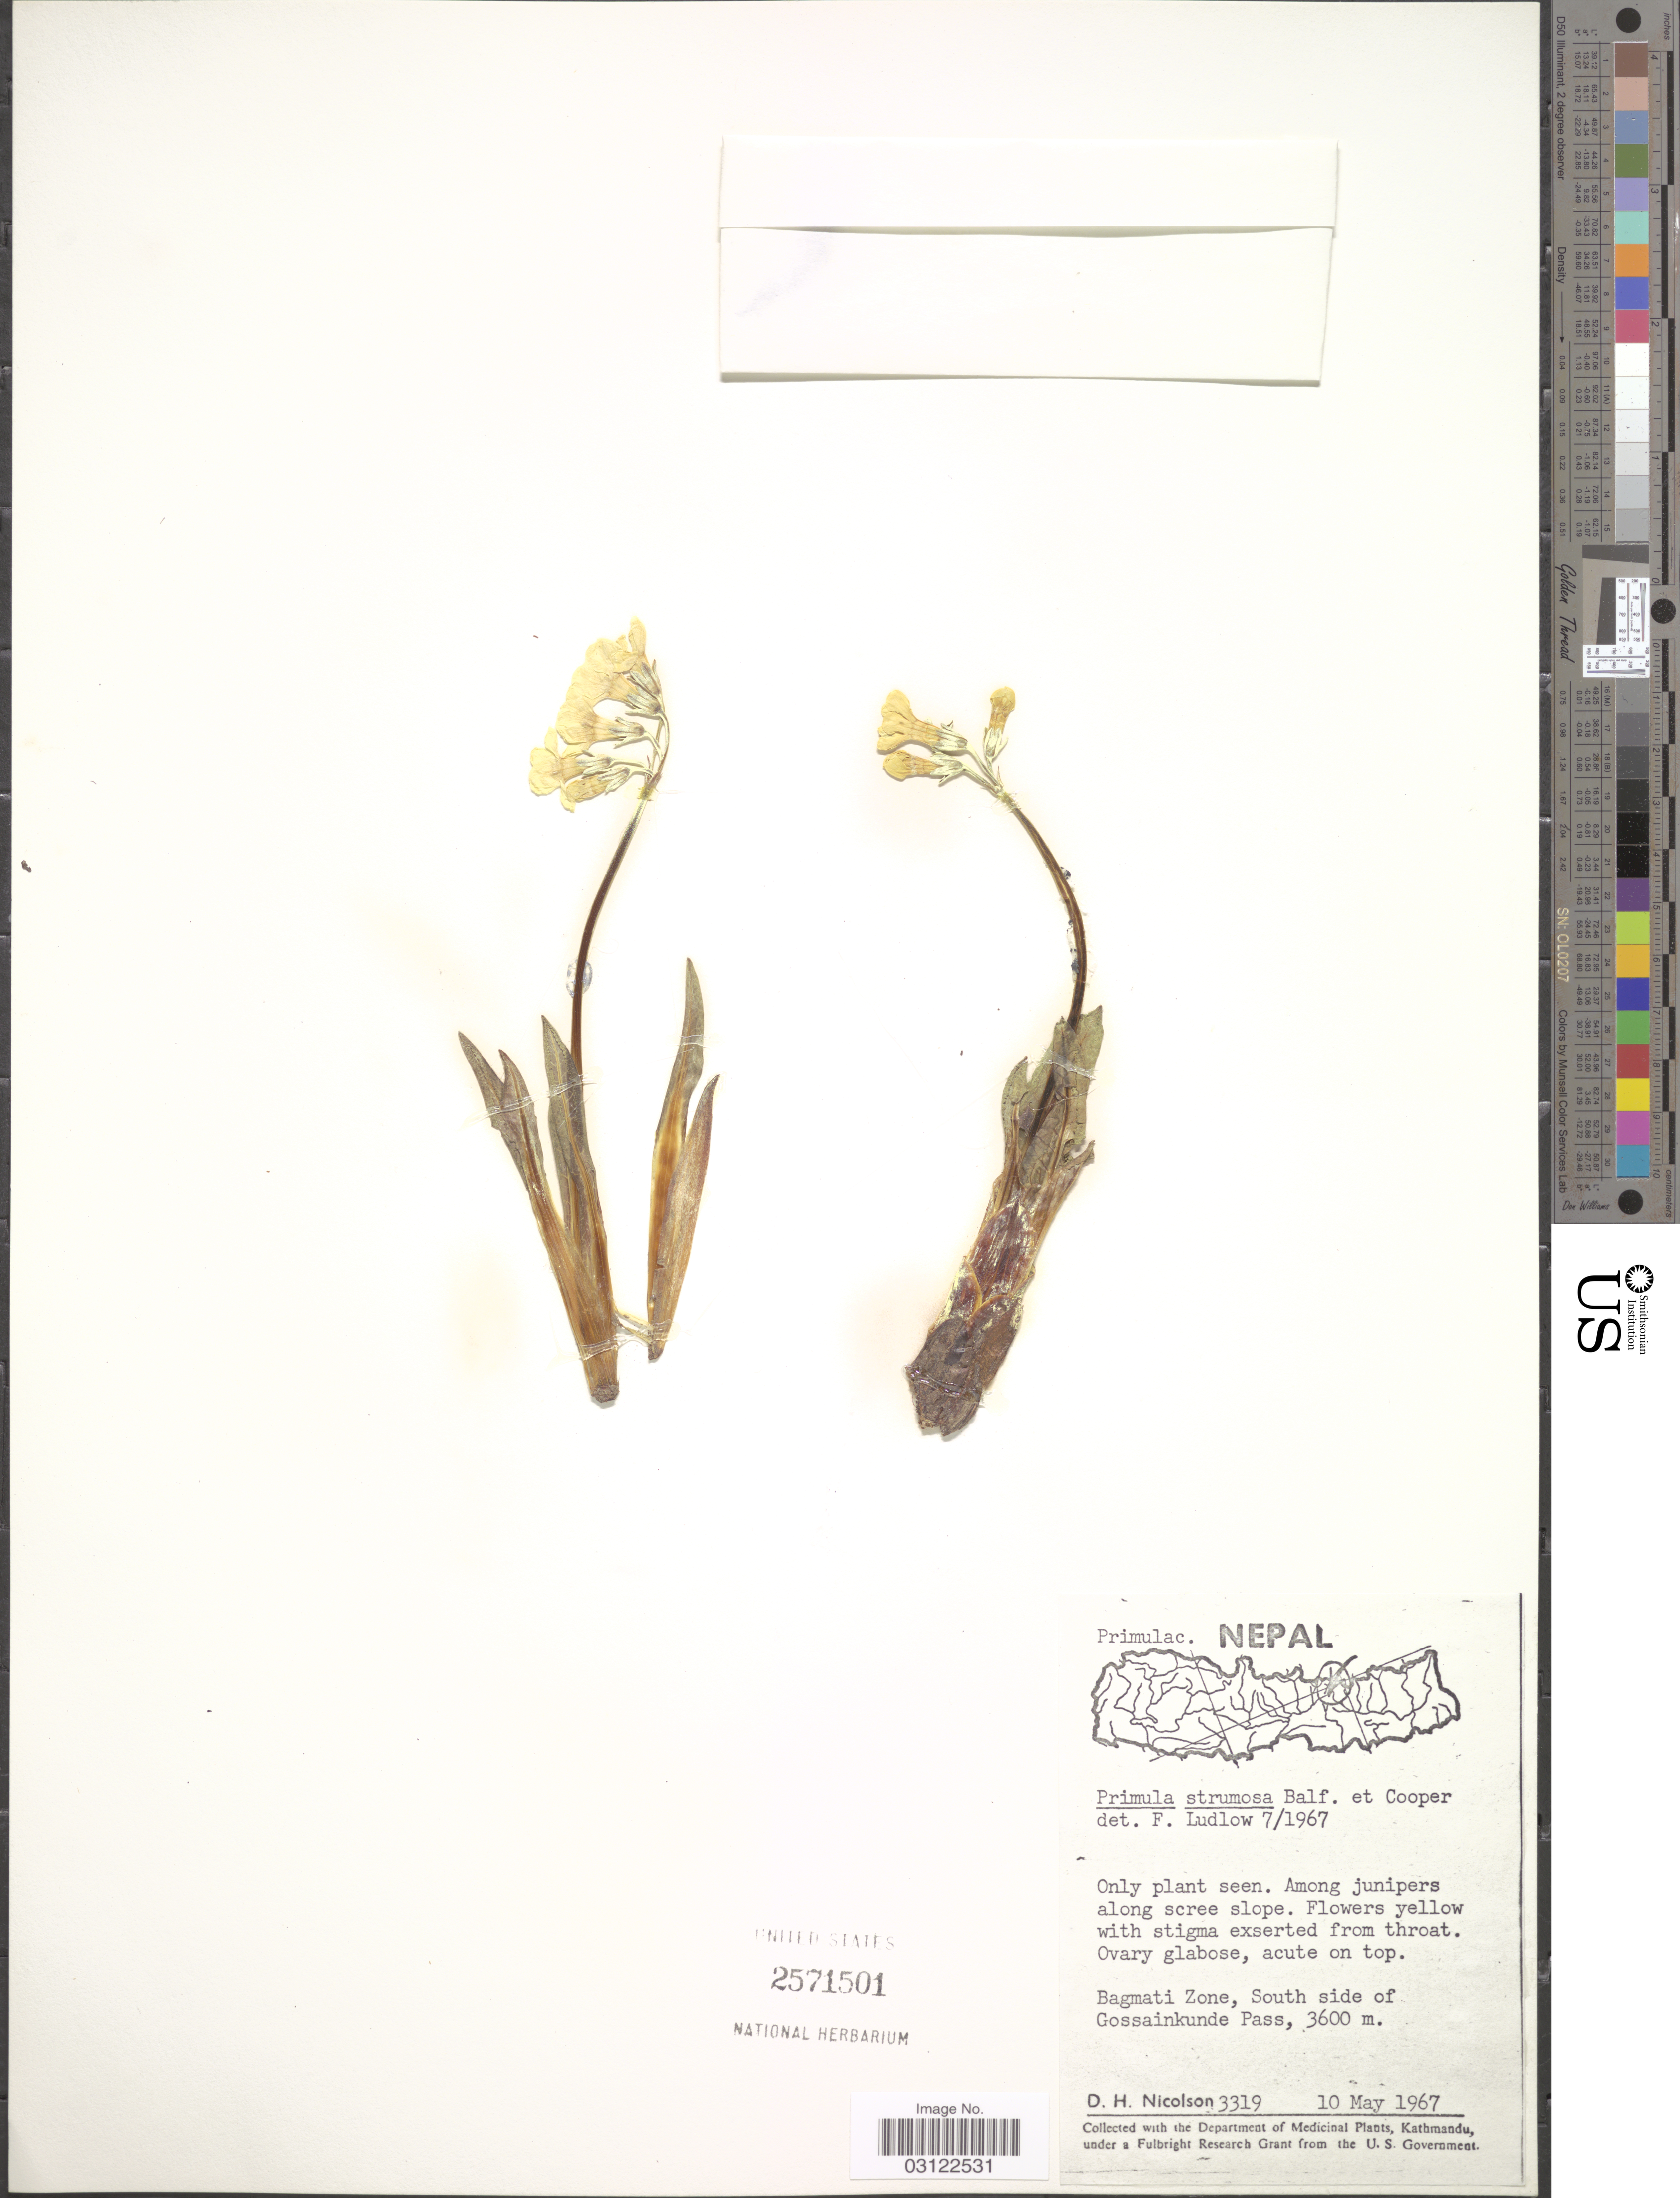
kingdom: Plantae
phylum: Tracheophyta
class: Magnoliopsida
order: Ericales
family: Primulaceae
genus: Primula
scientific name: Primula strumosa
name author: Balf. f. & R.E. Cooper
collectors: D. H. Nicolson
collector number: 3319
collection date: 1967-05-10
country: Nepal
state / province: Bagmati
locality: Bagmati Zone, South side of Gossainkunde Pass.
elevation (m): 3600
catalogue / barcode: US 2571501